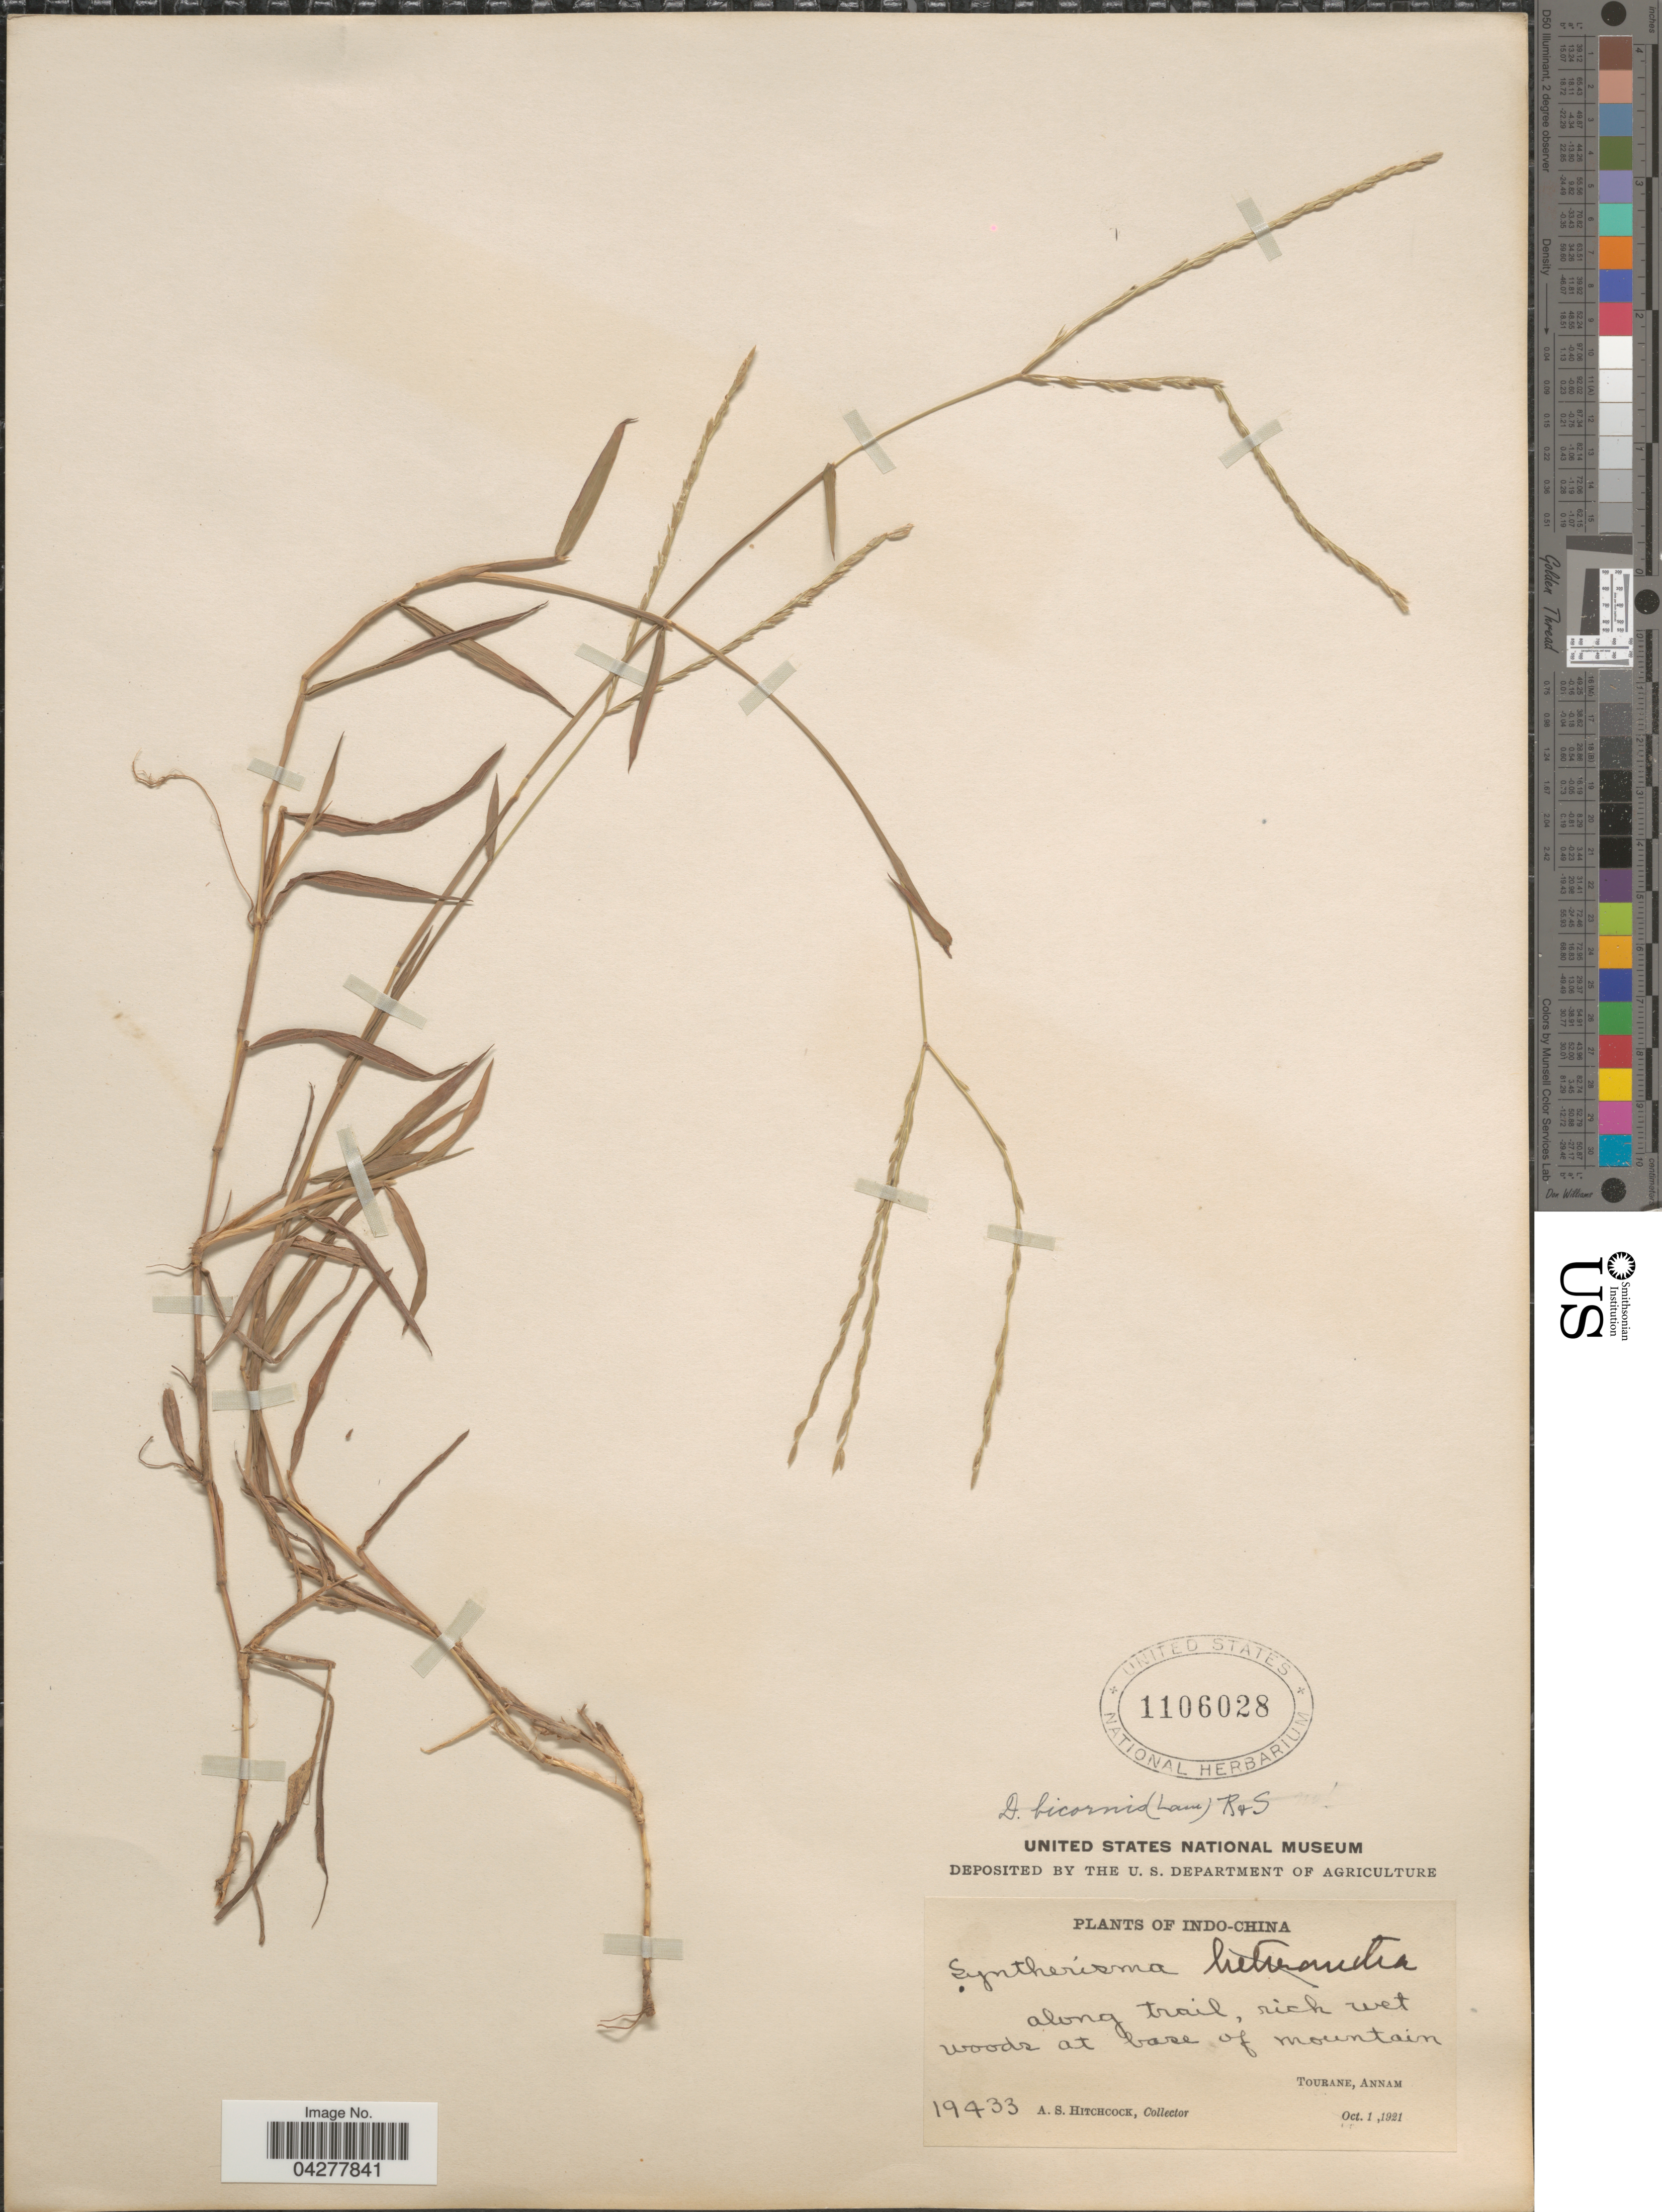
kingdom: Plantae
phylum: Tracheophyta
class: Liliopsida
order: Poales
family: Poaceae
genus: Digitaria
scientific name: Digitaria bicornis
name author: (Lam.) Roem. & Schult.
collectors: A. S. Hitchcock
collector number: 19433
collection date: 1921-10-01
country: Vietnam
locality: Indo-china. Along trail, rich wet woods at base of mountain. Tourane, Annam.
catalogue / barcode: US 1106028